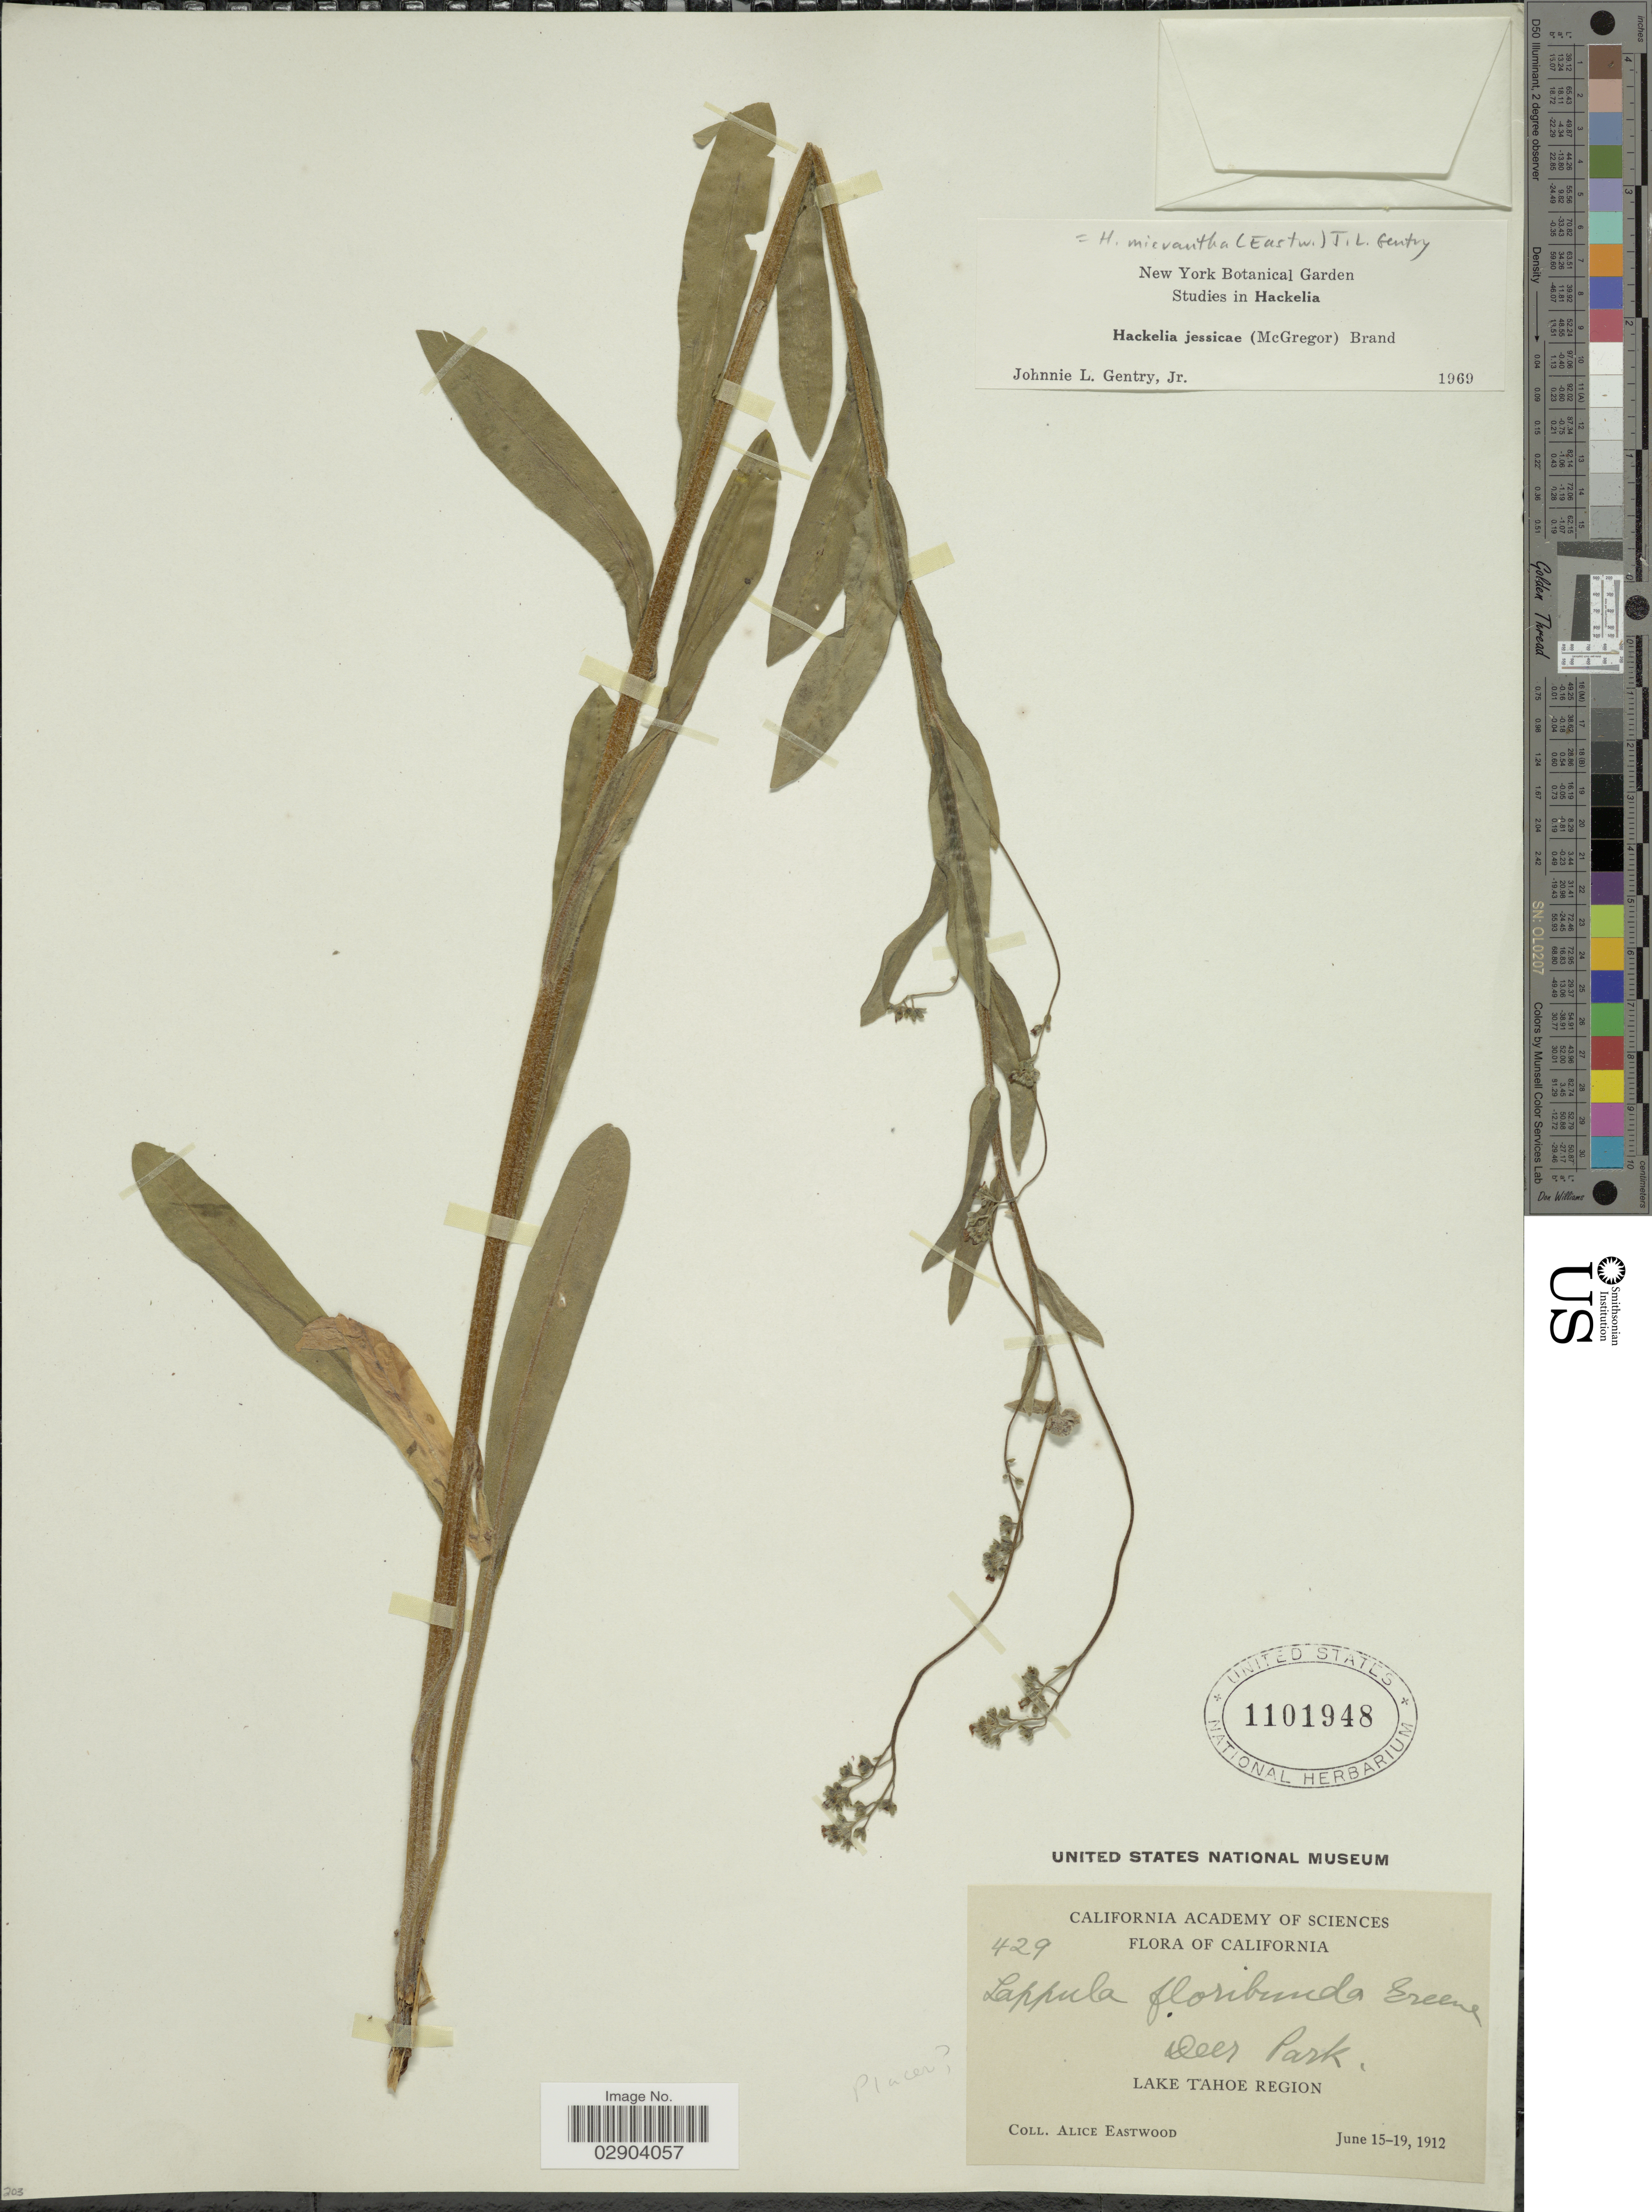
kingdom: Plantae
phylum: Tracheophyta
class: Magnoliopsida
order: Boraginales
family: Boraginaceae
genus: Hackelia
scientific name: Hackelia micrantha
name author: (Eastw.) J.L. Gentry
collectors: A. Eastwood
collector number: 429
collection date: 1912-06-15/1912-06-19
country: United States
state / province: California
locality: Deer Park. Lake Tahoe Region.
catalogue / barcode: US 1101948